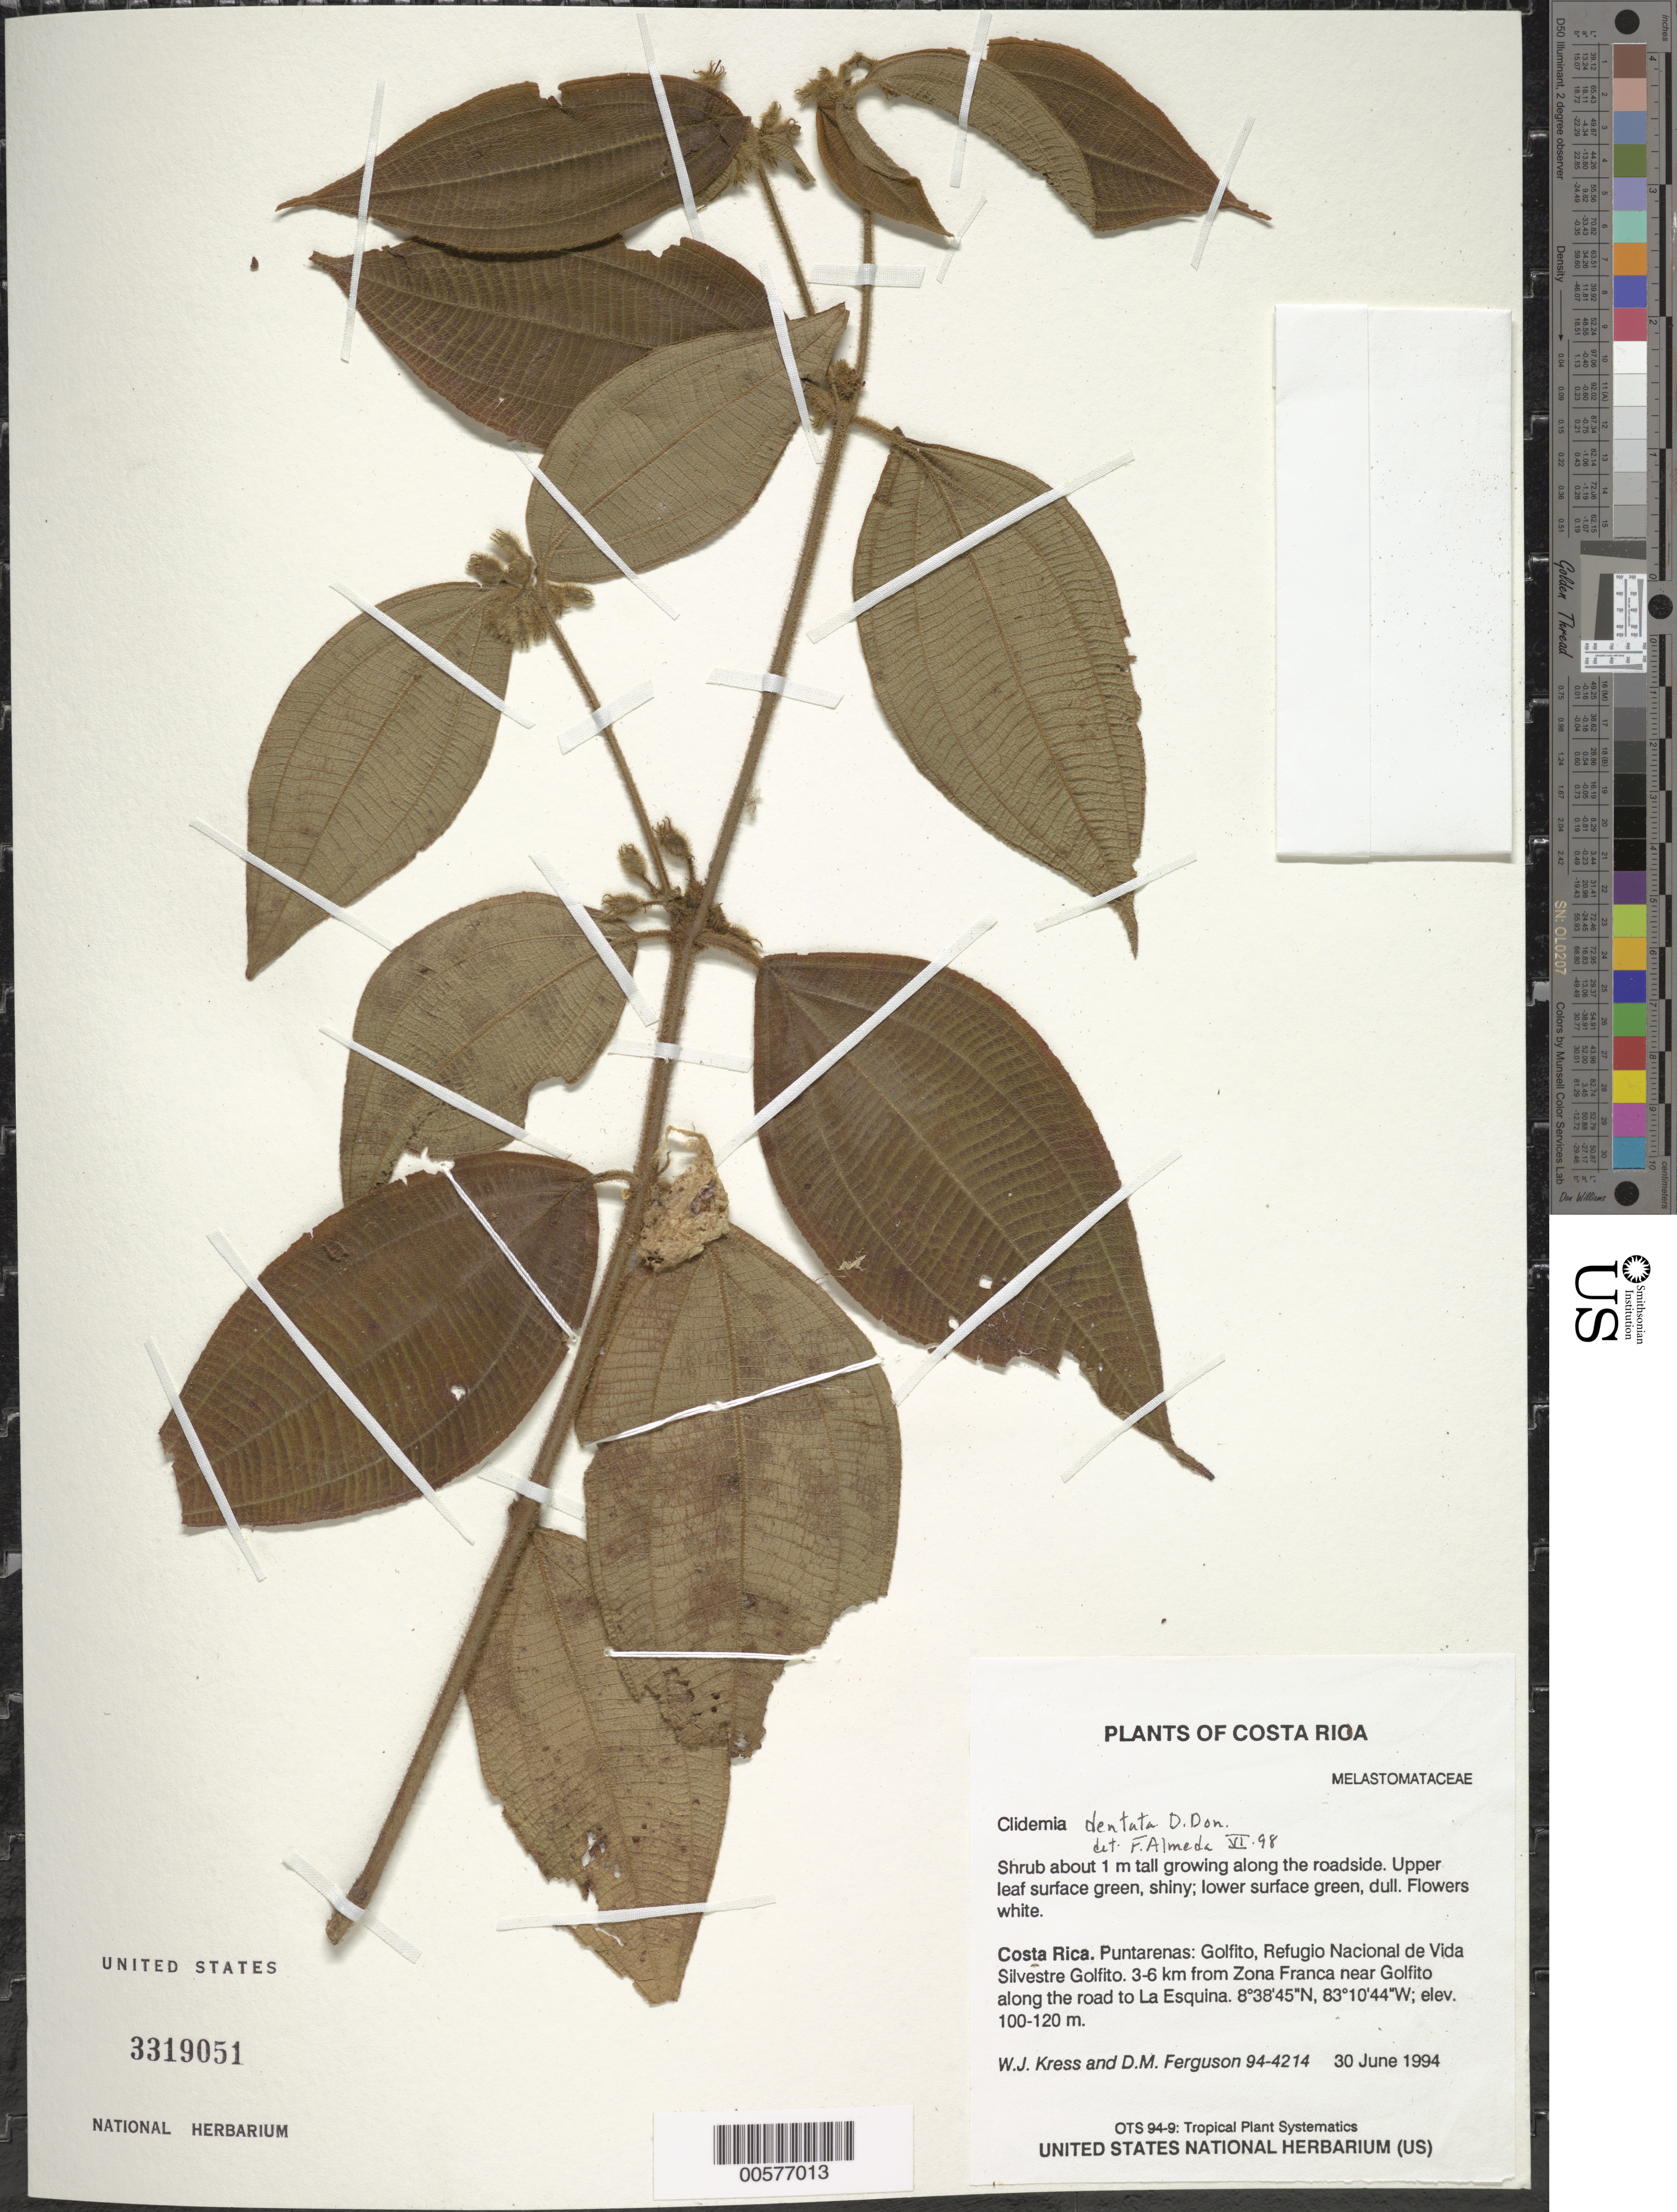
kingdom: Plantae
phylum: Tracheophyta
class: Magnoliopsida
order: Myrtales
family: Melastomataceae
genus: Clidemia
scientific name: Clidemia dentata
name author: D. Don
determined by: Almeda, F.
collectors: W. J. Kress & D. M. Ferguson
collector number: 94-4214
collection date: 1994-06-30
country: Costa Rica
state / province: Puntarenas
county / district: Golfito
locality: Refugio Nacional de Vida Silvestre Golfito. 3-6 km from Zona Franca near Golfito along the road to La Esquina.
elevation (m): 100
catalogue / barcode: US 3319051